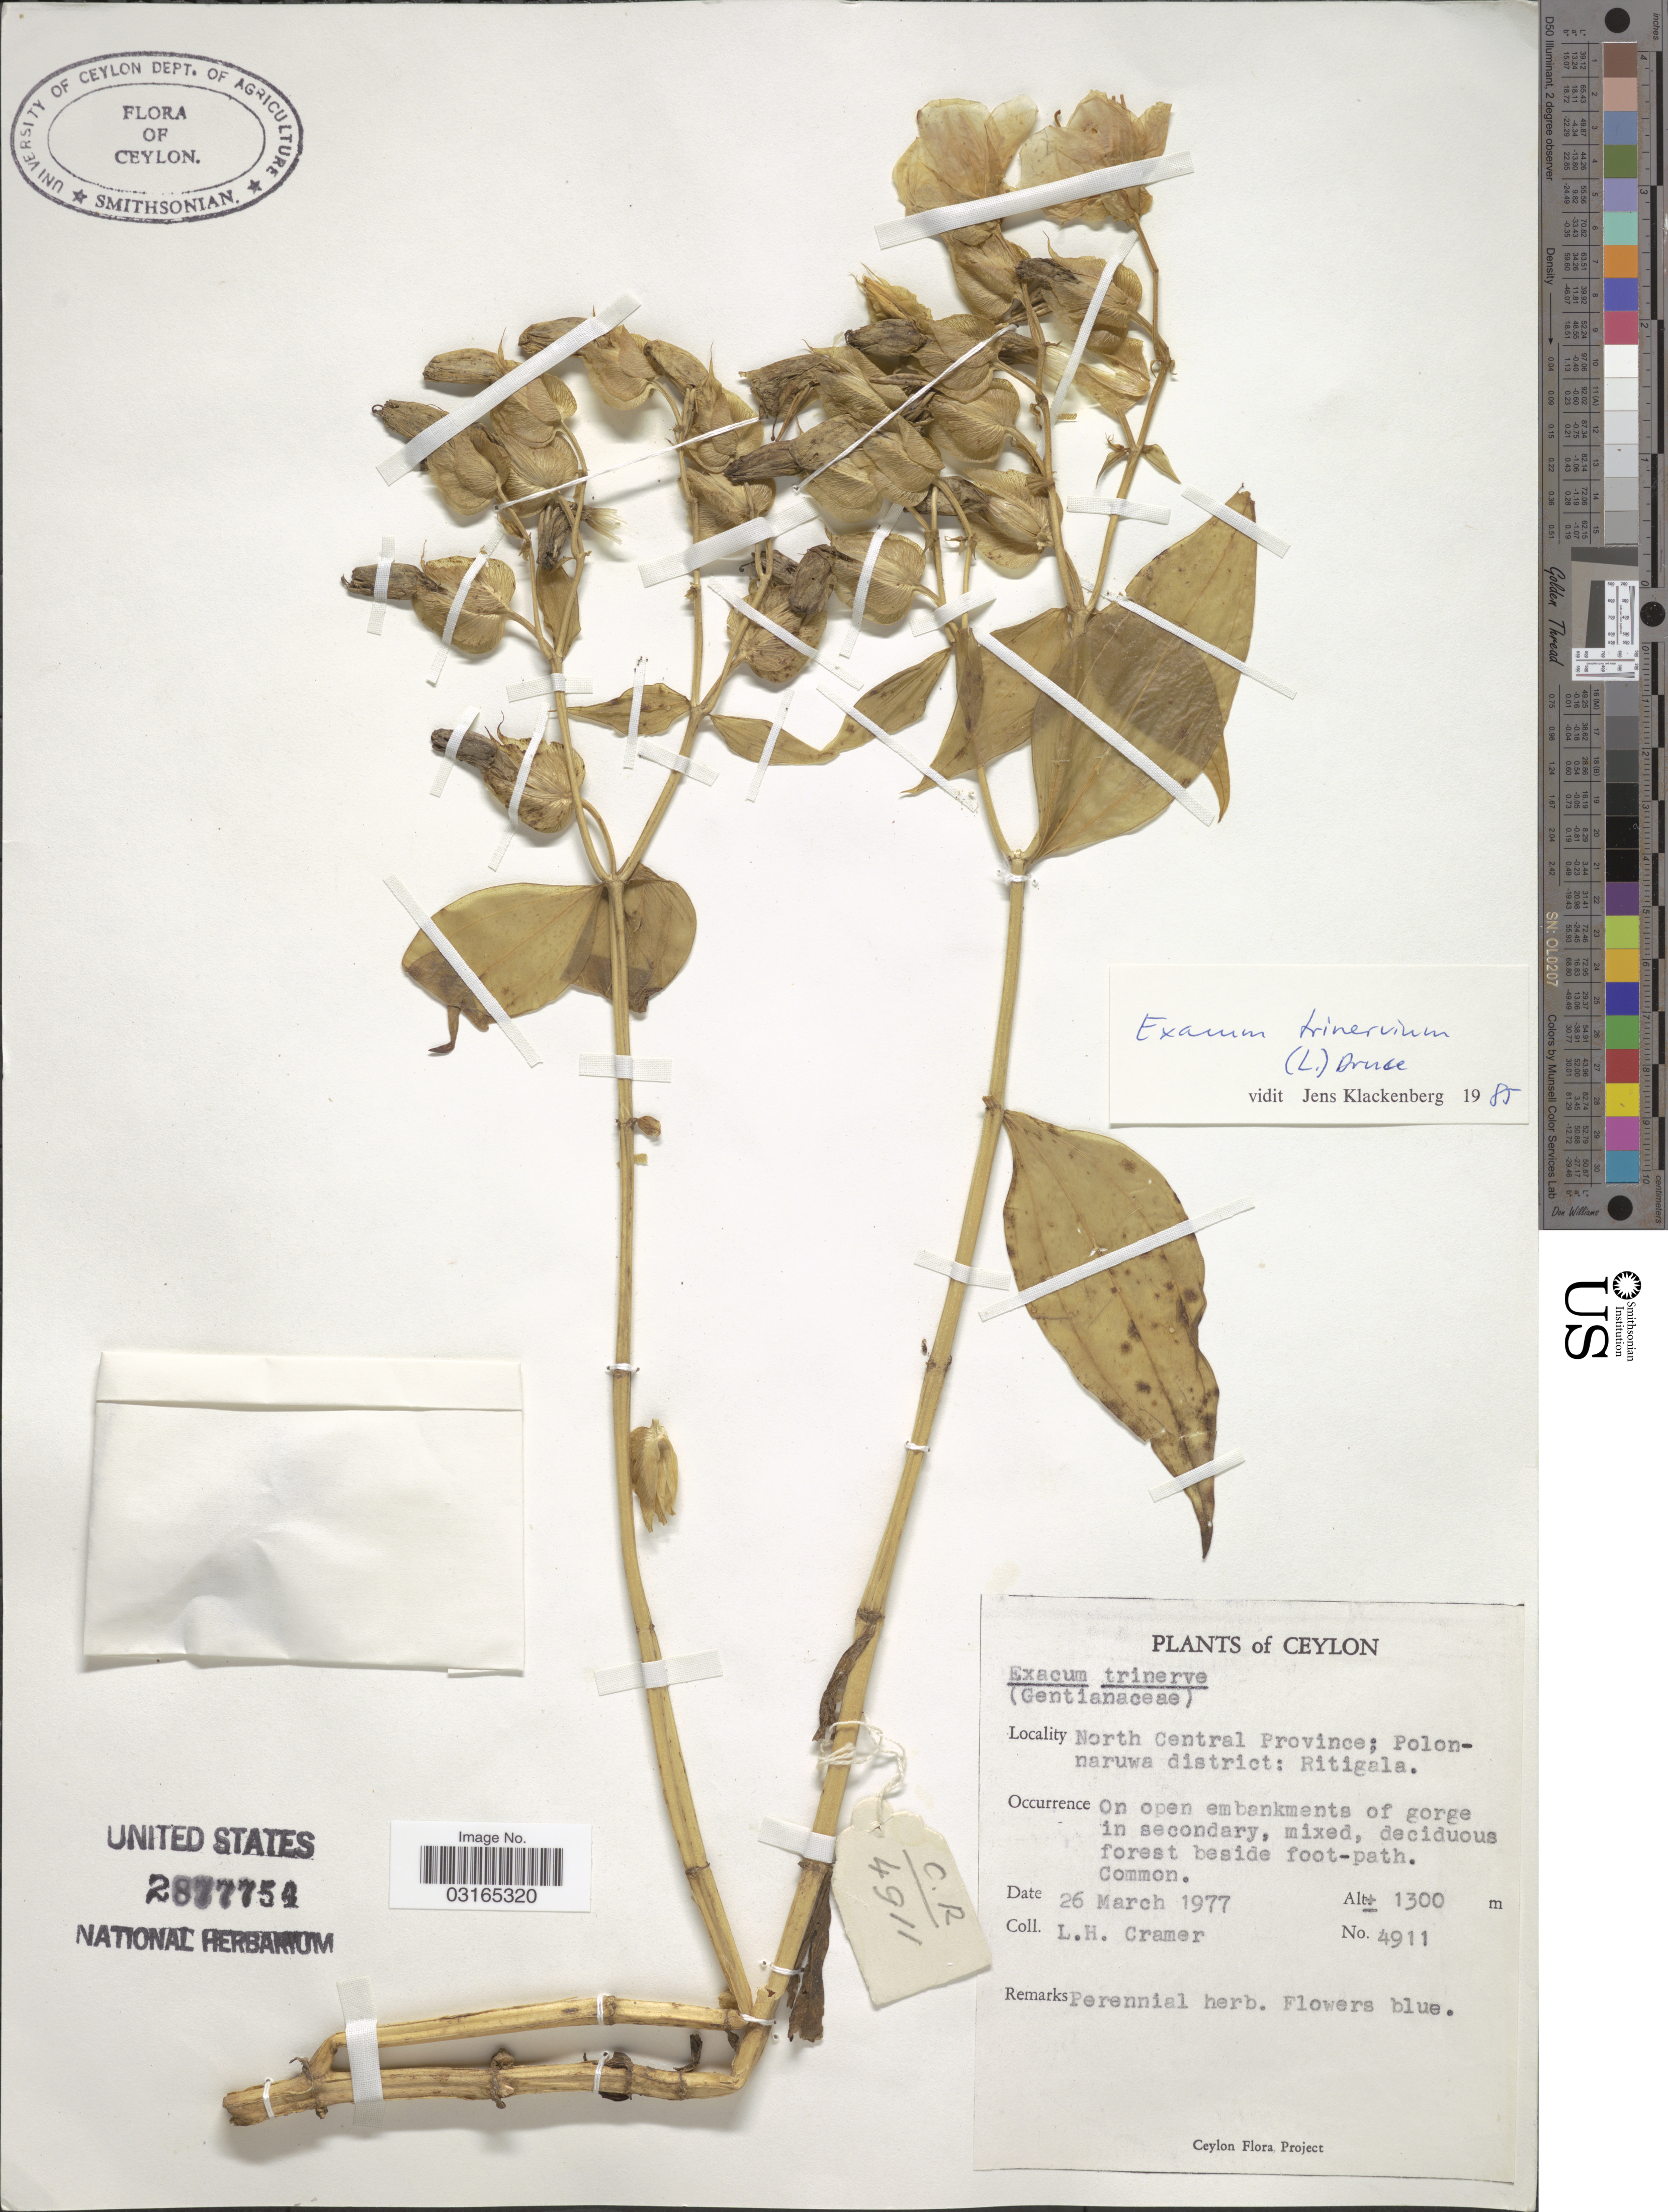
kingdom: Plantae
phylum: Tracheophyta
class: Magnoliopsida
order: Gentianales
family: Gentianaceae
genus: Exacum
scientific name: Exacum trinervium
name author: (L.) Druce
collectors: L. H. Cramer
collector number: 4911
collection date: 1977-03-26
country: Sri Lanka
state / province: North Central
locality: Ceylon. Polonnaruwa district: Ritigala.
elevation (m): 1300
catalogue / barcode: US 2877754